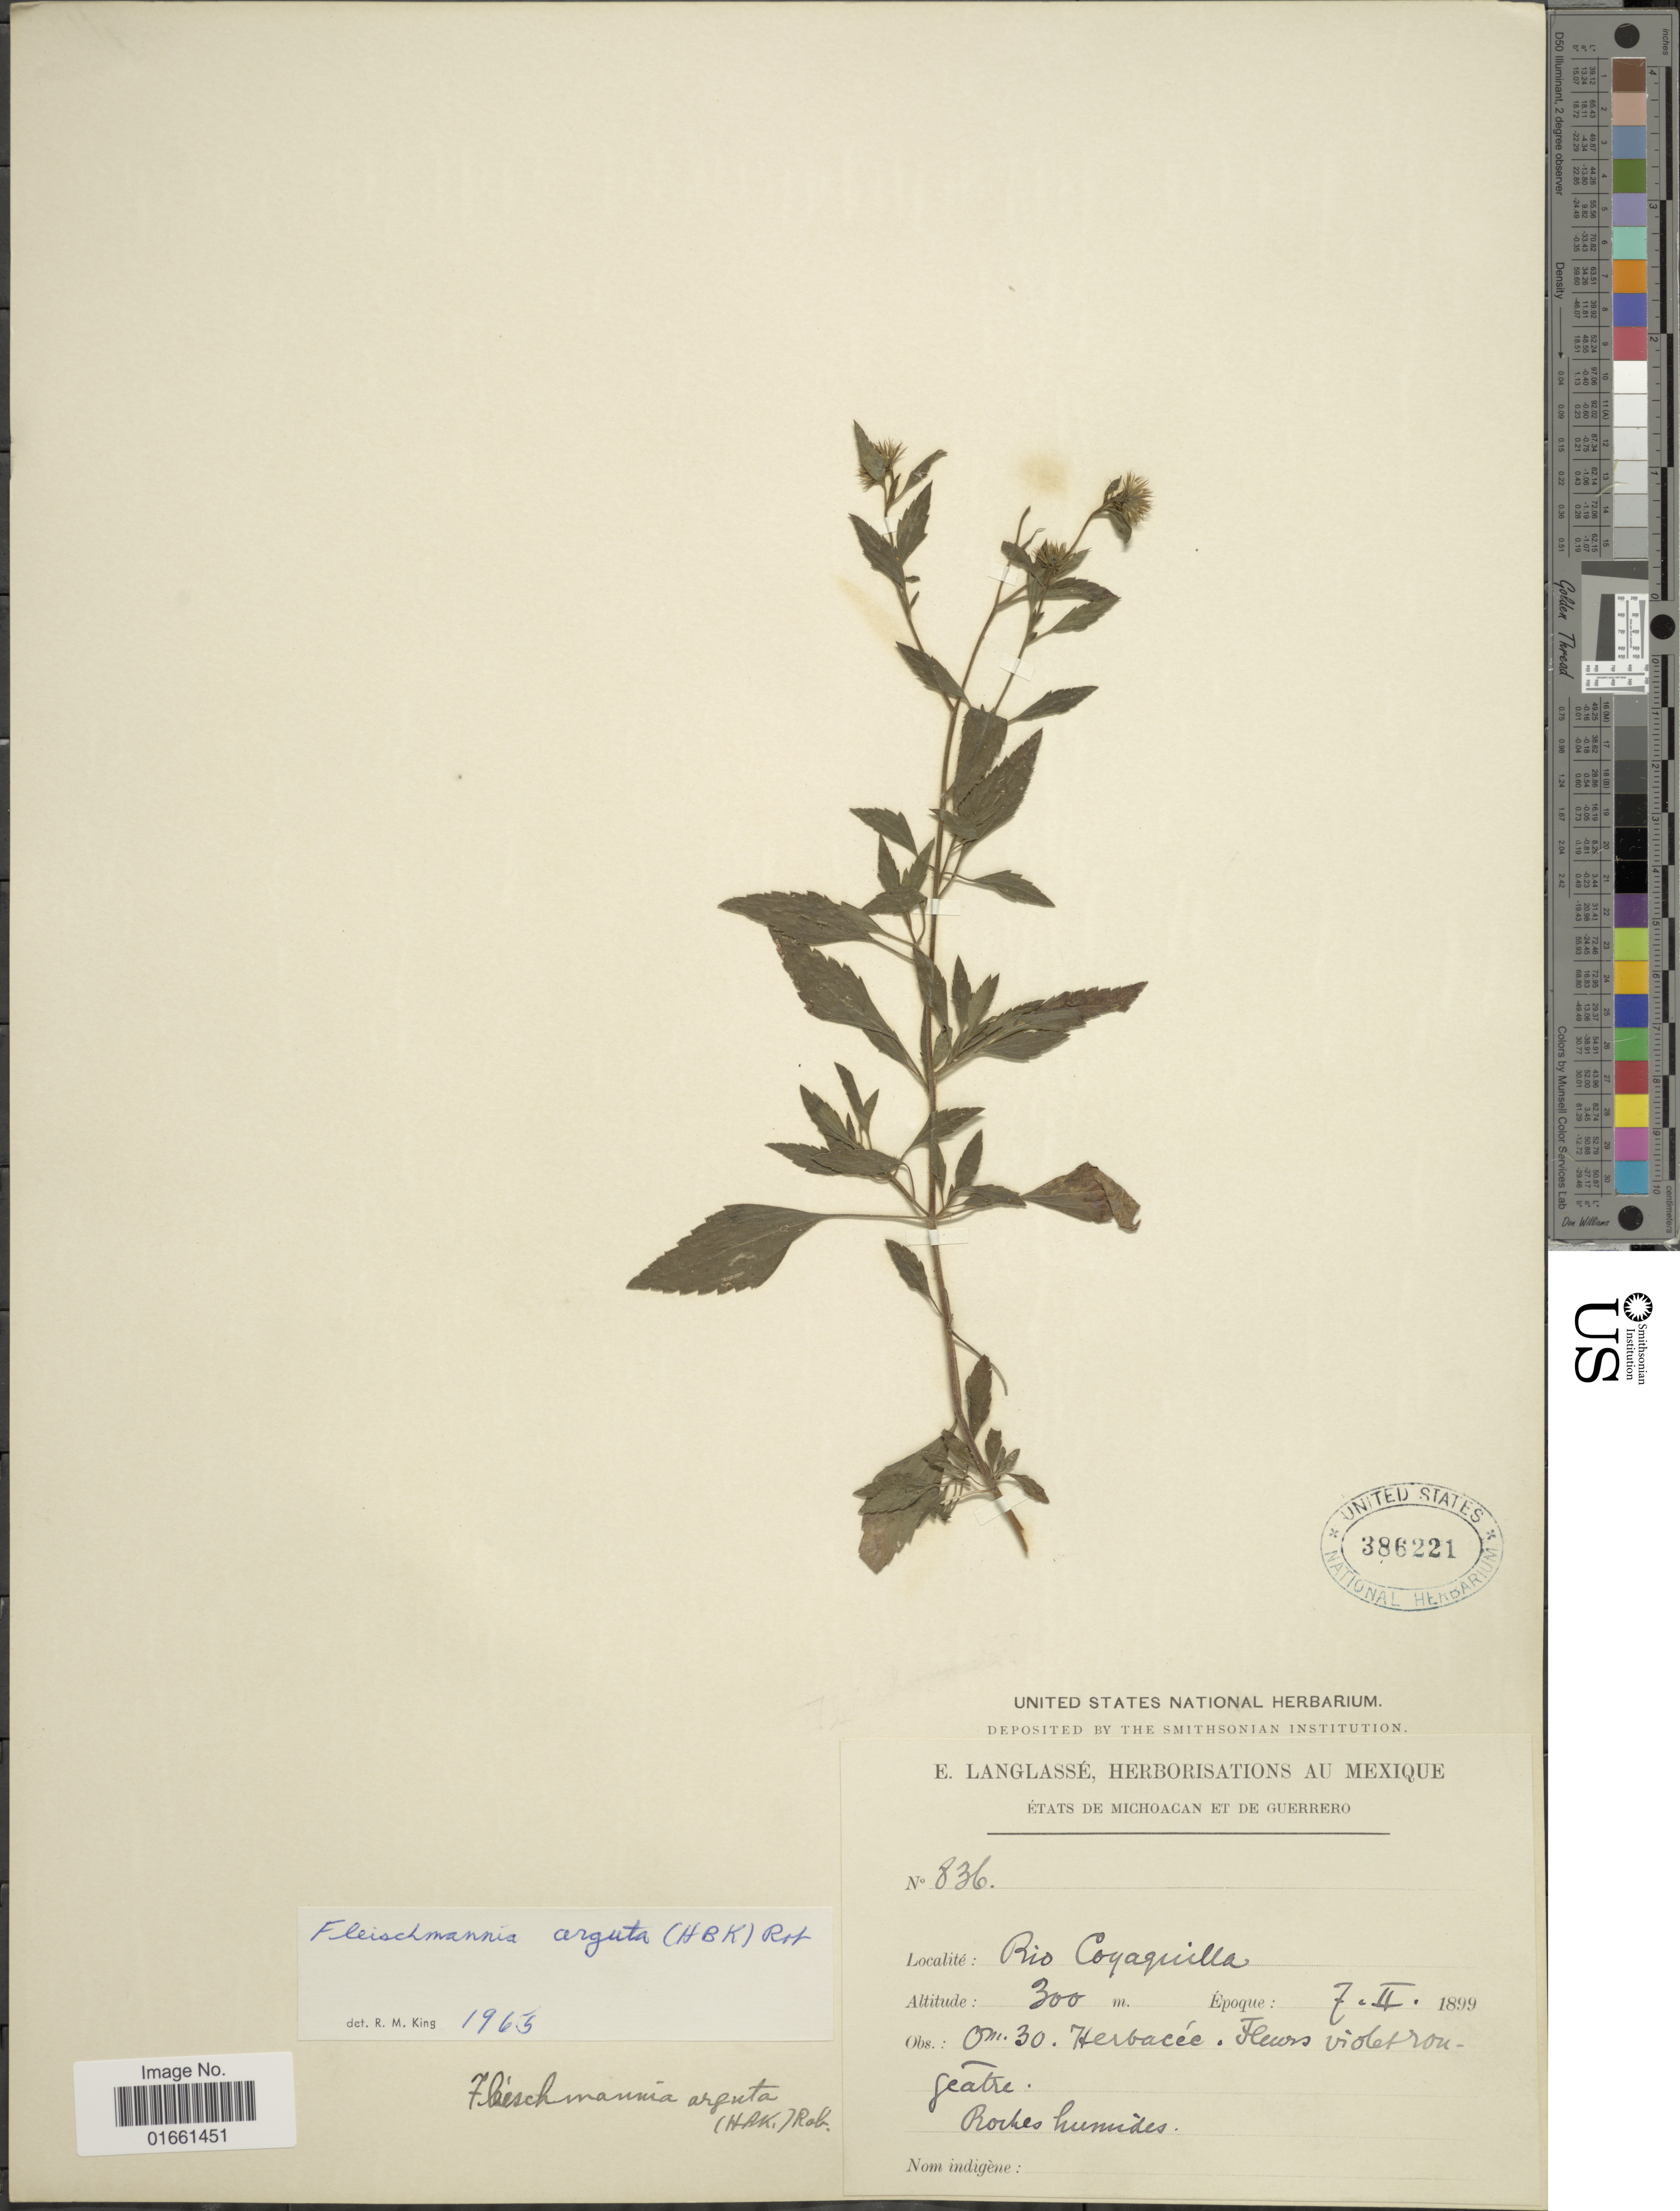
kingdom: Plantae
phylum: Tracheophyta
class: Magnoliopsida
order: Asterales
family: Asteraceae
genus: Fleischmannia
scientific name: Fleischmannia arguta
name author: (Kunth) B.L. Rob.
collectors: E. Langlassé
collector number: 836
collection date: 1899-02-07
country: Mexico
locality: Etats de Michoacan et de Guerrero, Rio Coyaguilla.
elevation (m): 300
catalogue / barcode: US 386221